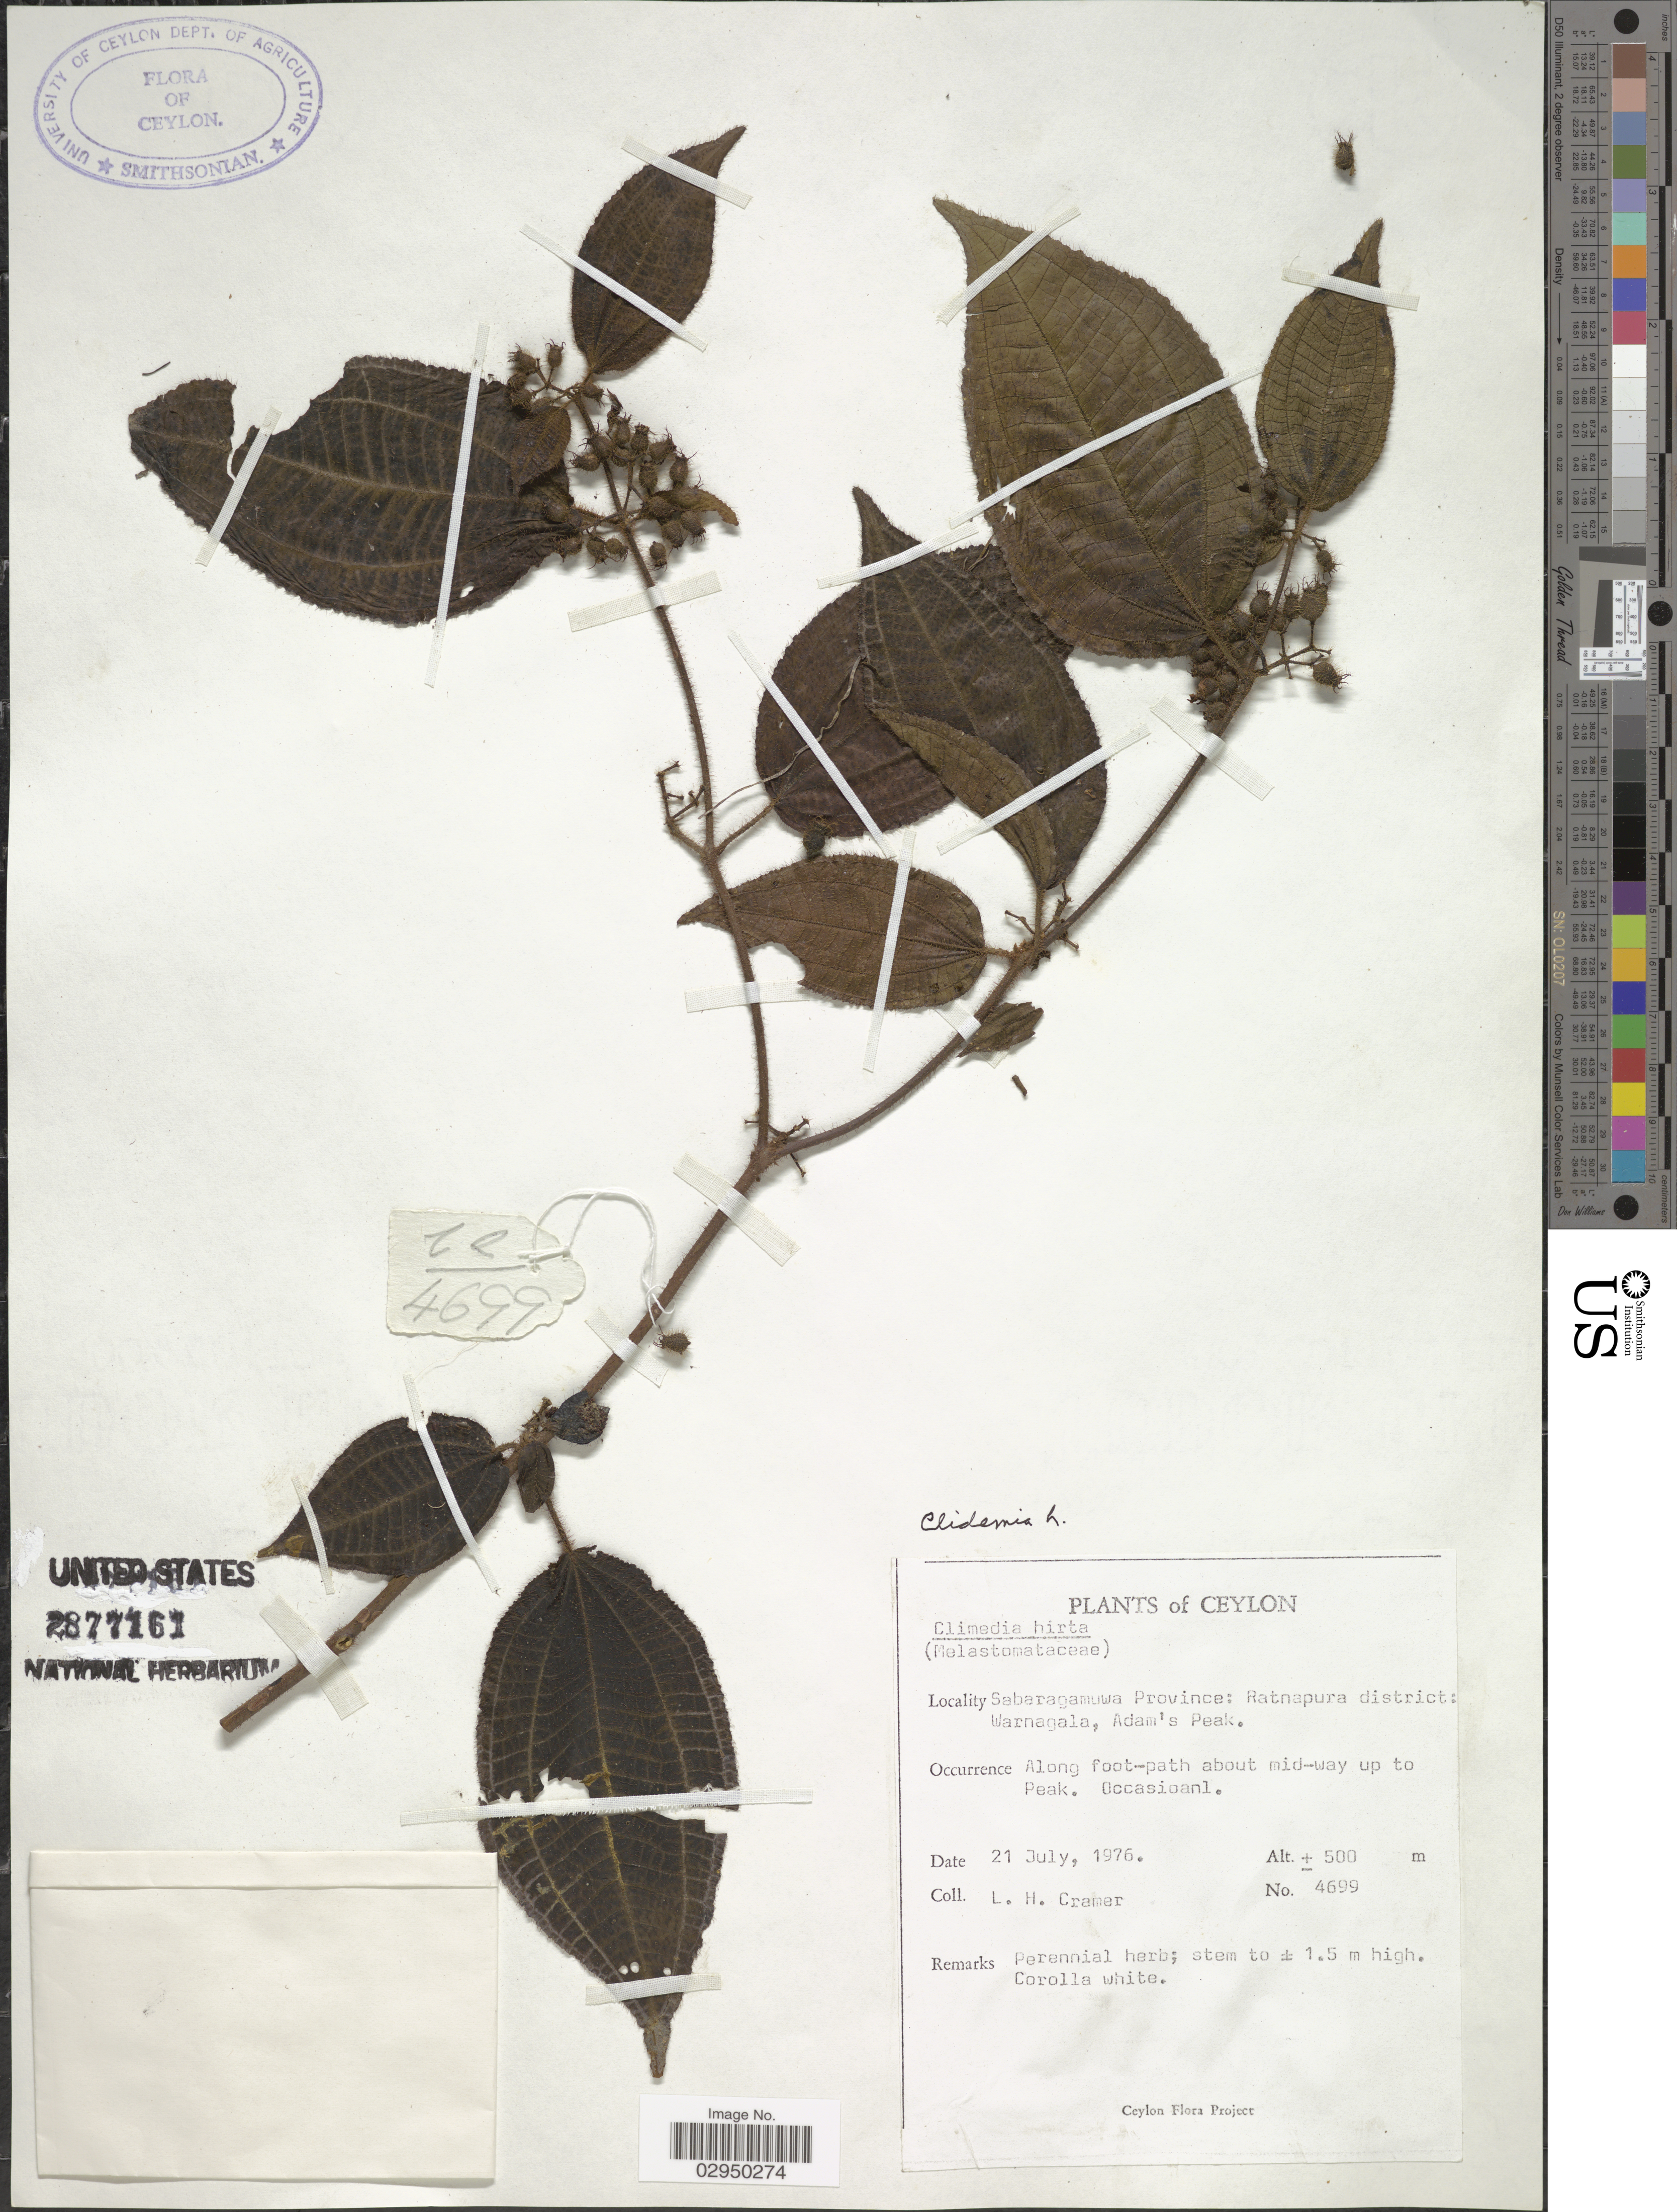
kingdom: Plantae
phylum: Tracheophyta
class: Magnoliopsida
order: Myrtales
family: Melastomataceae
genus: Clidemia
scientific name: Clidemia hirta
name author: (L.) D. Don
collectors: L. H. Cramer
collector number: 4699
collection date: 1976-07-21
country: Sri Lanka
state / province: Sabaragamuwa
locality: Ceylon, Ratnapura district: Warnagala, Adam's Peak. Along foot-path about mid-way up to Peak.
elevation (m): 500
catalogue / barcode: US 2877161